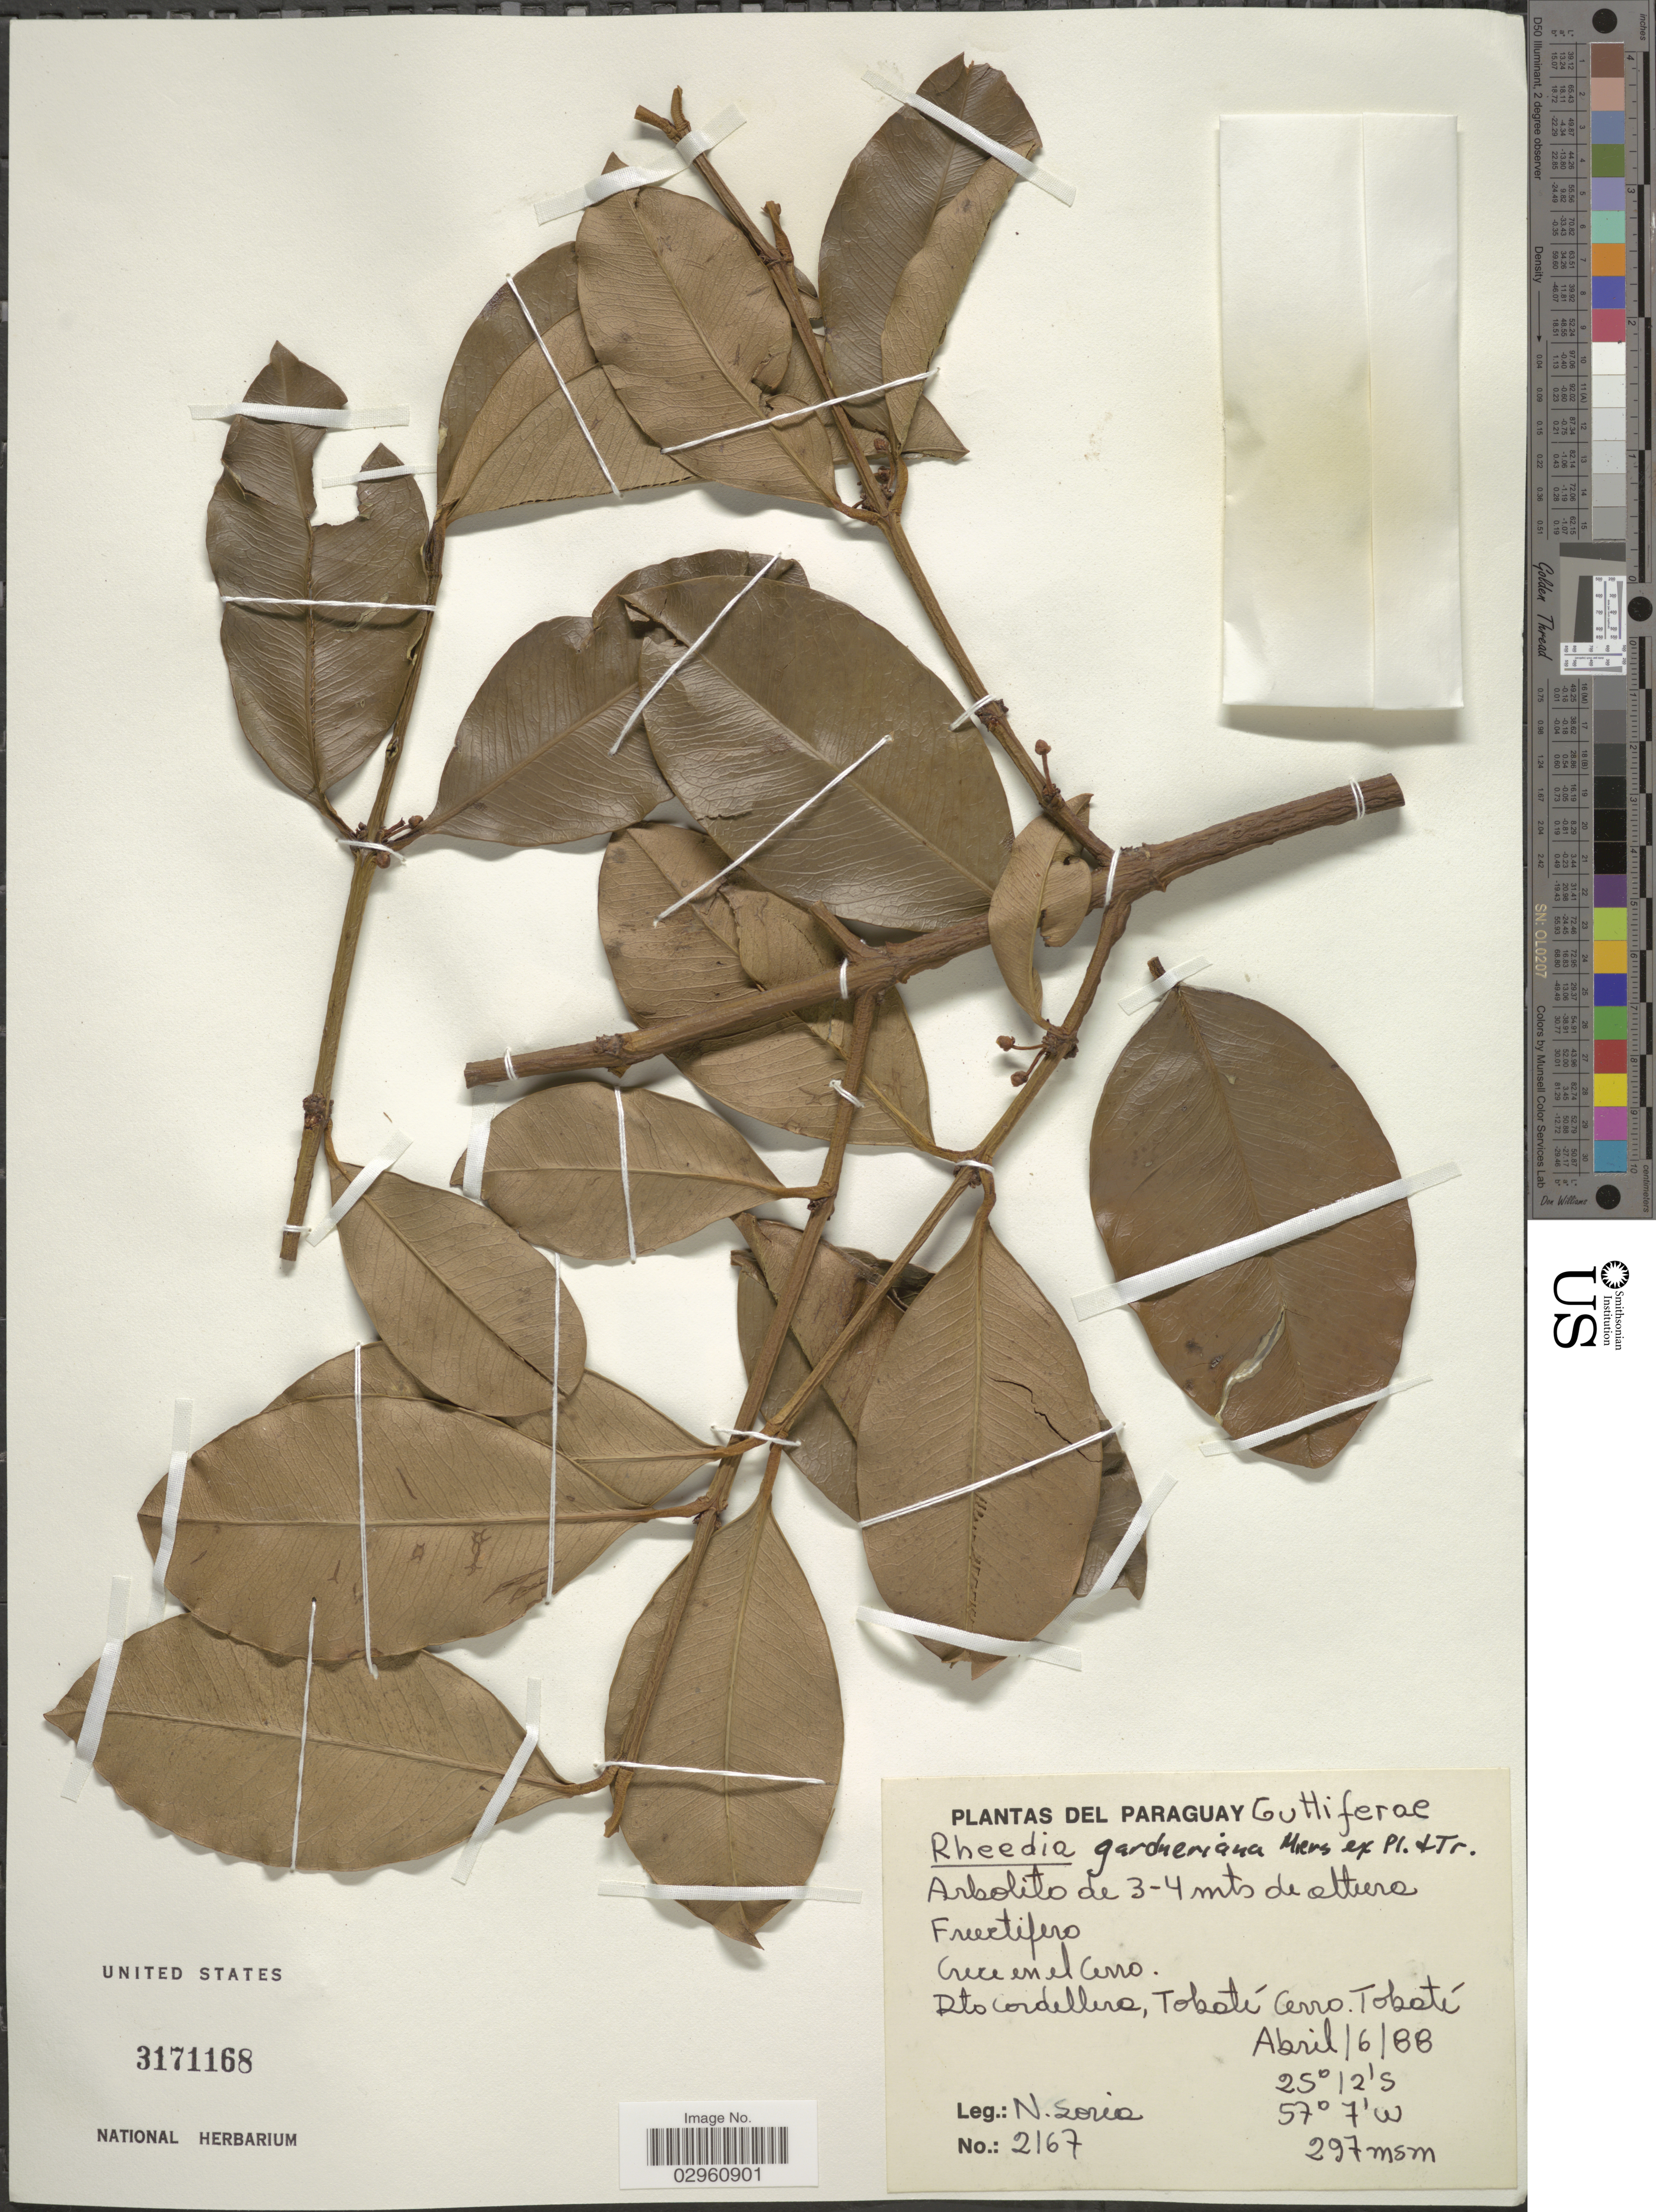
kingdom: Plantae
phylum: Tracheophyta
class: Magnoliopsida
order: Malpighiales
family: Clusiaceae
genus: Garcinia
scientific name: Garcinia x guacopary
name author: (S. Moore) M. Nee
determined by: Medellin-Zabala, D.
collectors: N. Soria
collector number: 2167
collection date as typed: Transcribed d/m/y: 6/4/88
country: Paraguay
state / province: Cordillera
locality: Dto. Cordillera, Tobatí Cerro Tobtí.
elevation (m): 297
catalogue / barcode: US 3171168